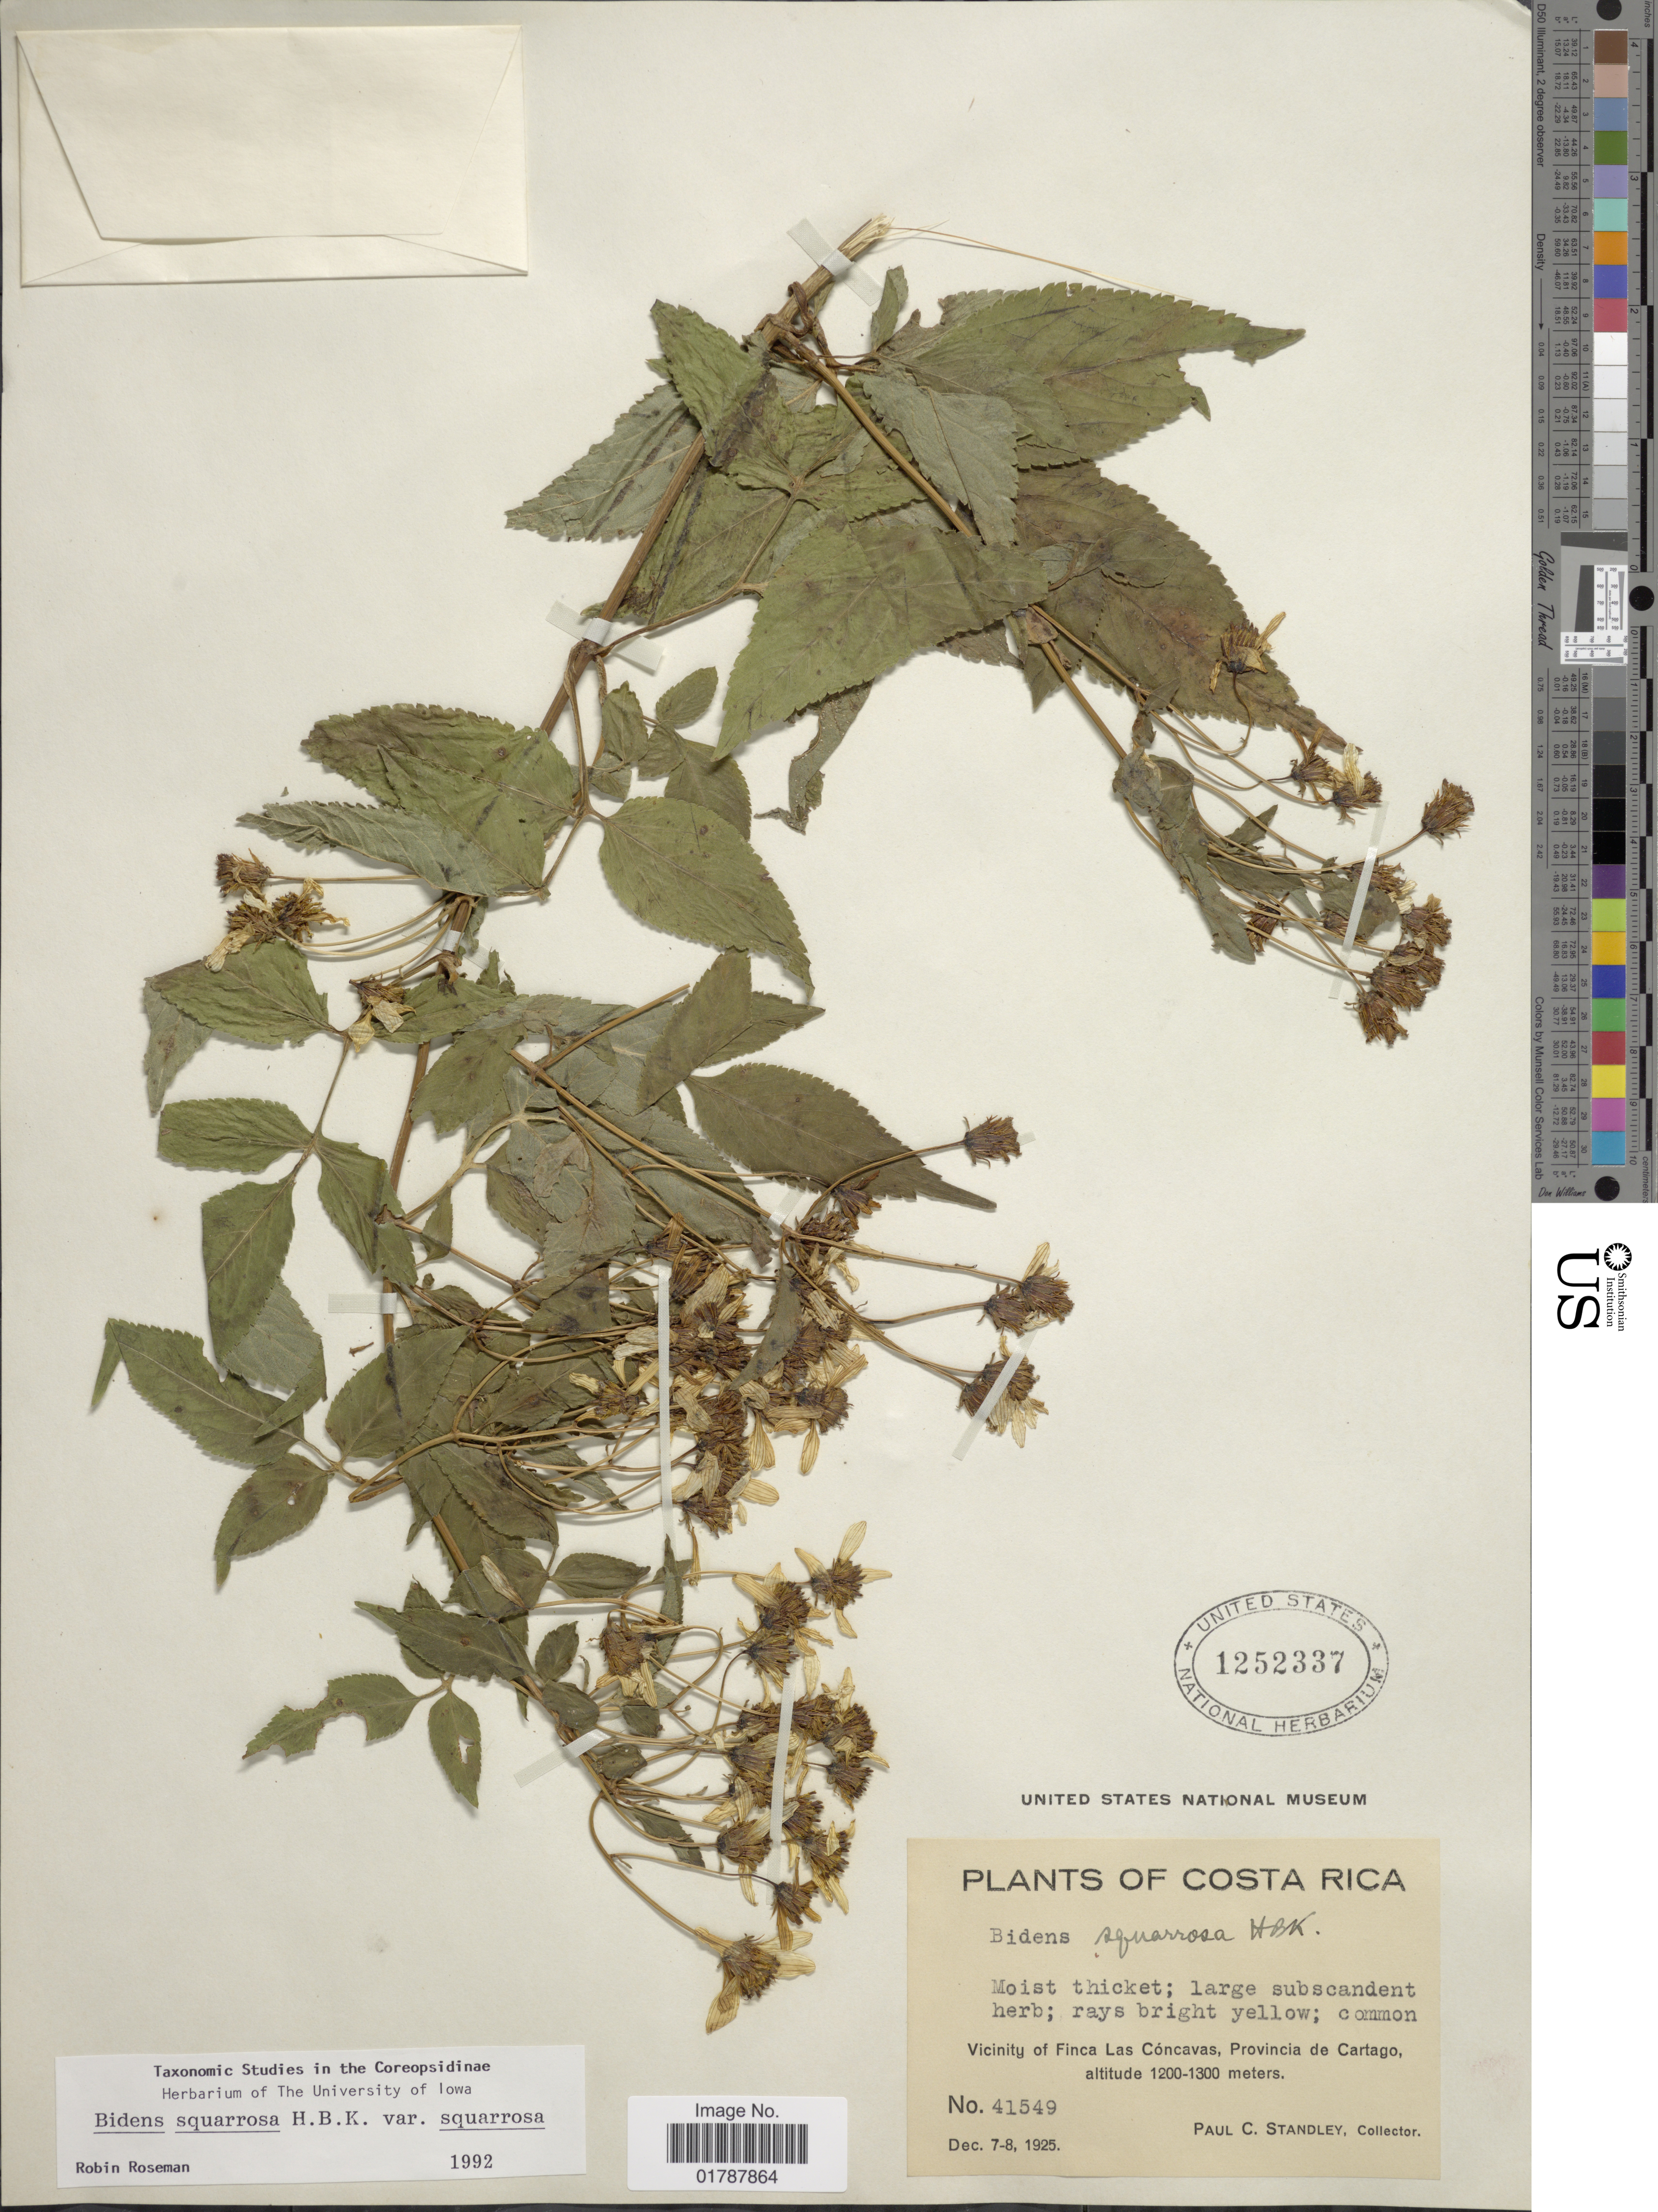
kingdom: Plantae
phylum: Tracheophyta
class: Magnoliopsida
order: Asterales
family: Asteraceae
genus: Bidens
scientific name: Bidens squarrosa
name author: Kunth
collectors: P. C. Standley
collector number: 41549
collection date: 1925-12-07/1925-12-08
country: Costa Rica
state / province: Cartago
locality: Vicinity of Finca Las Concavas, Provincia de Cartago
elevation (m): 1200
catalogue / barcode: US 1252337